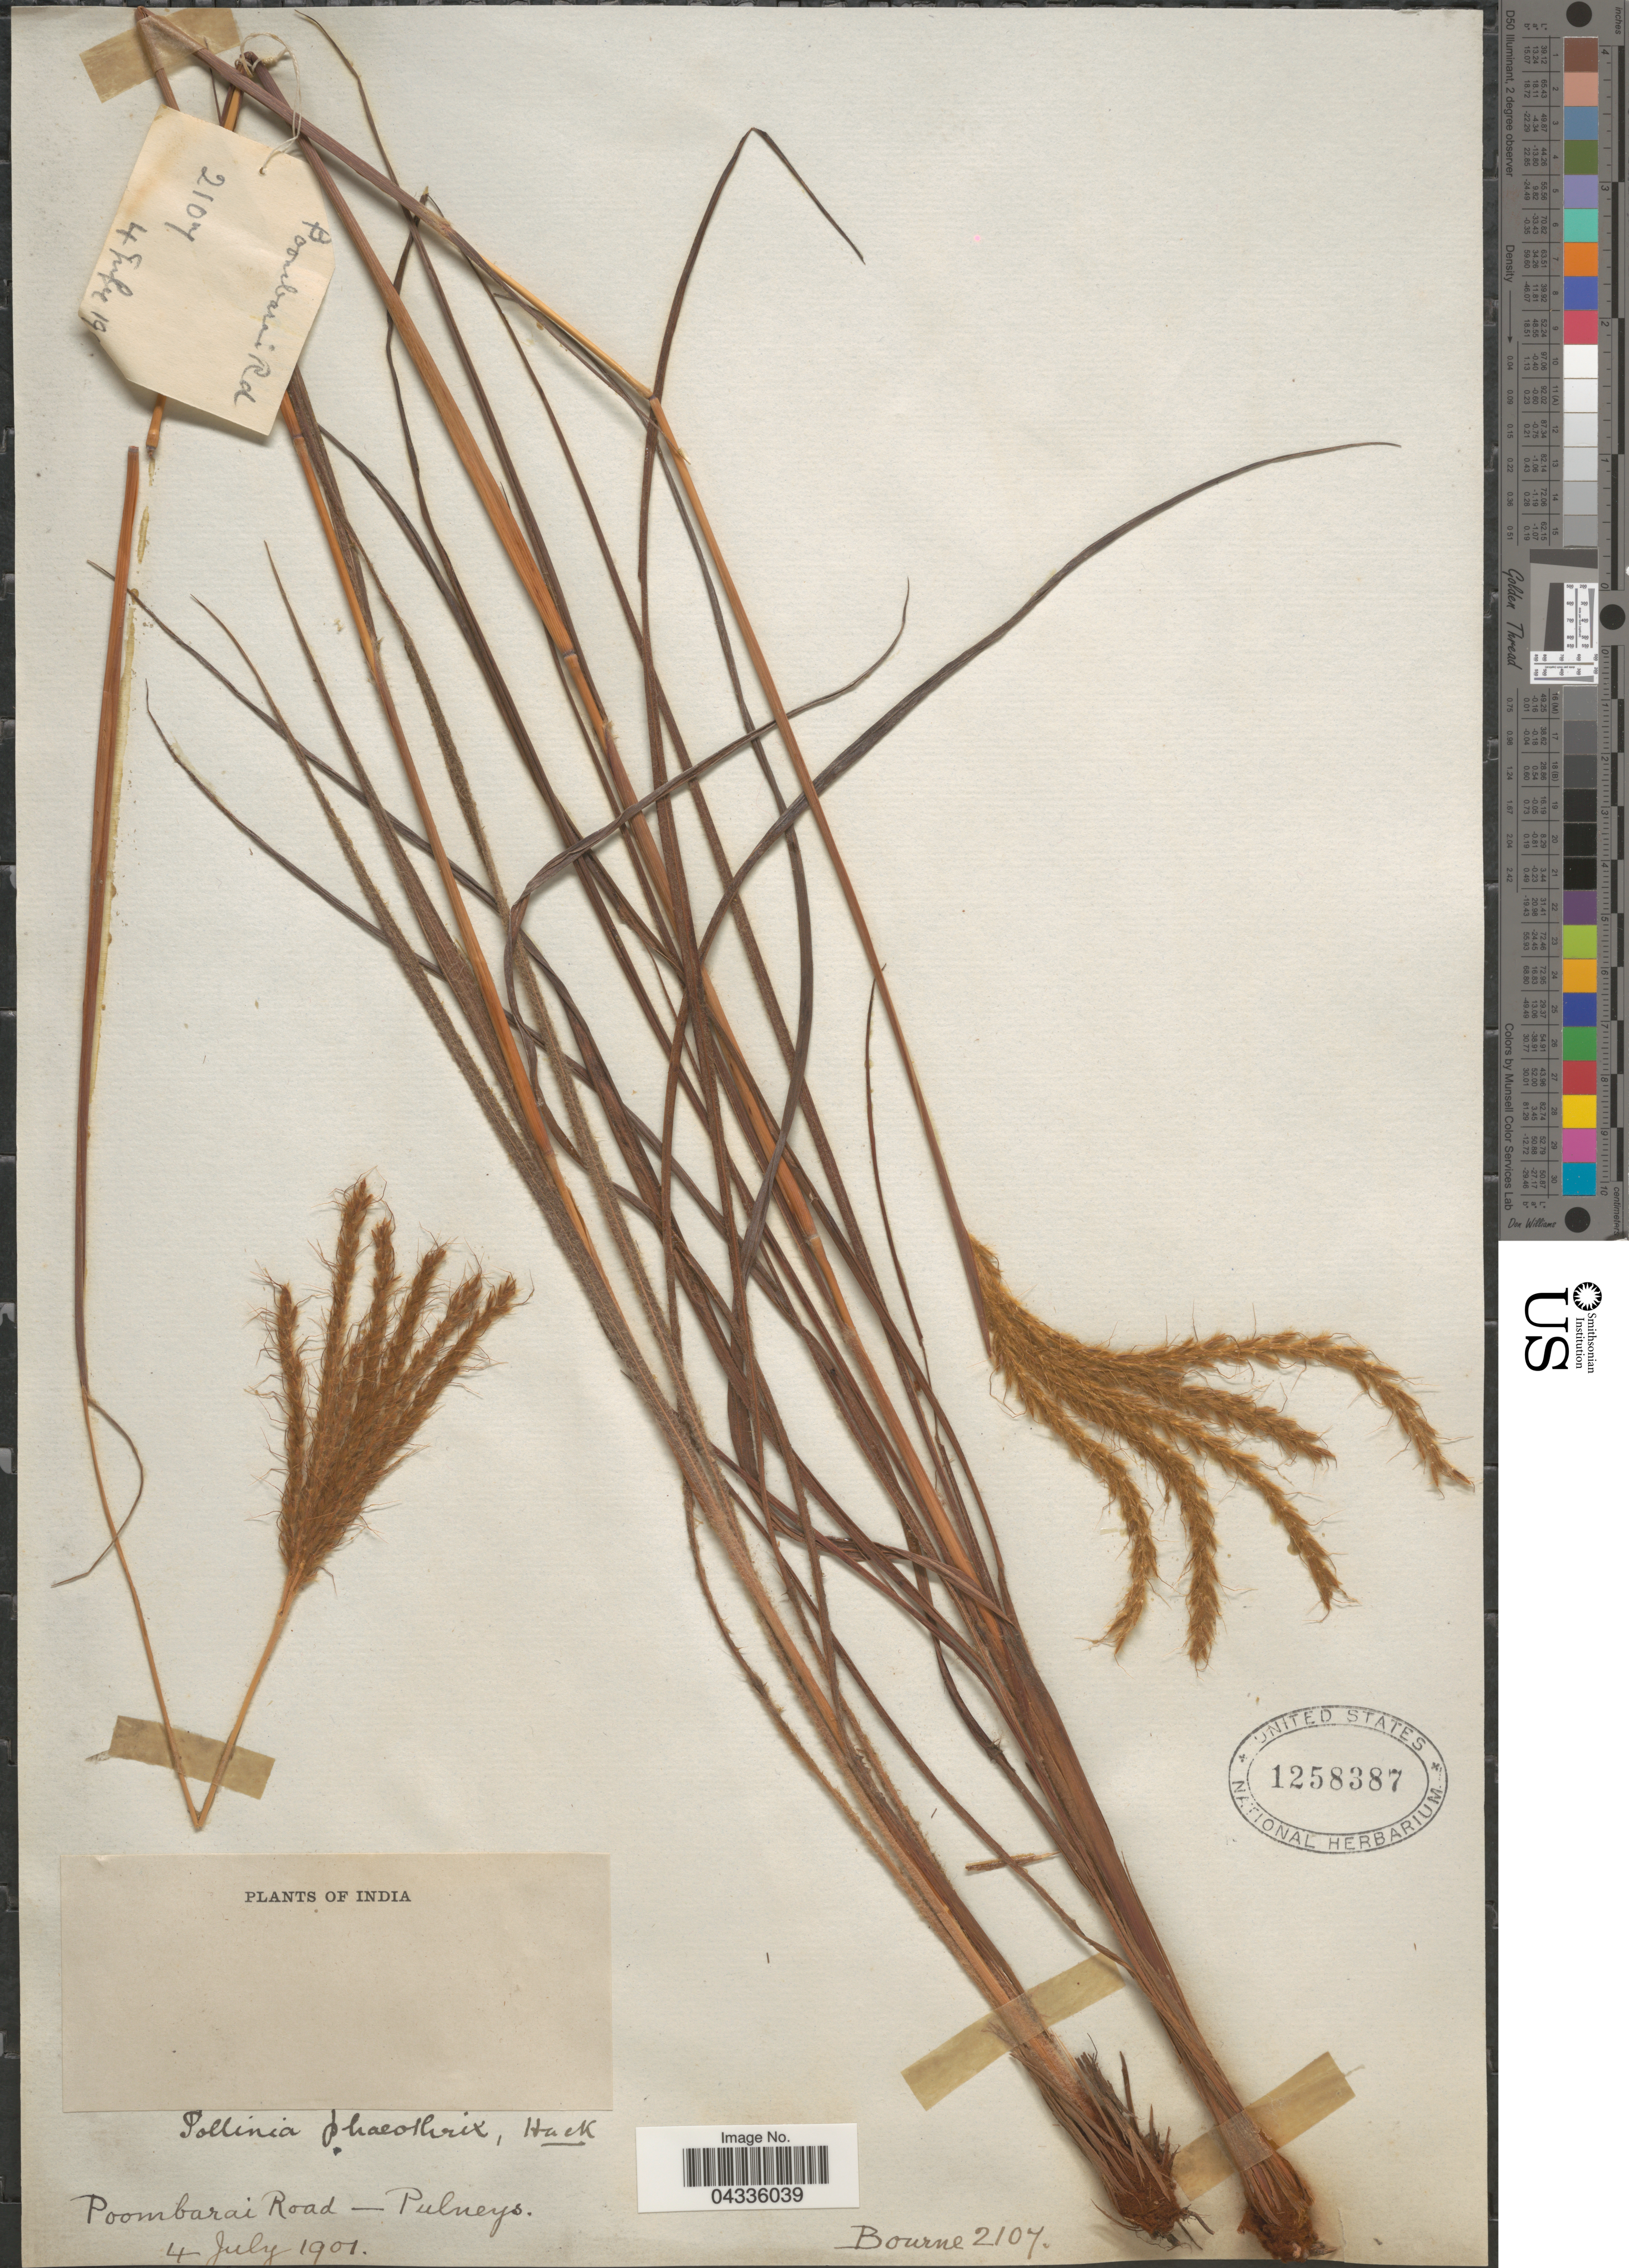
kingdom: Plantae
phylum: Tracheophyta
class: Liliopsida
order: Poales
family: Poaceae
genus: Eulalia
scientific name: Eulalia phaeothrix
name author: (Hack.) Kuntze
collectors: -- Bourne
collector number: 2104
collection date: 1901-07-04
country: India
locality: Poombarai Road- Pulneys.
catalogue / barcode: US 1258387